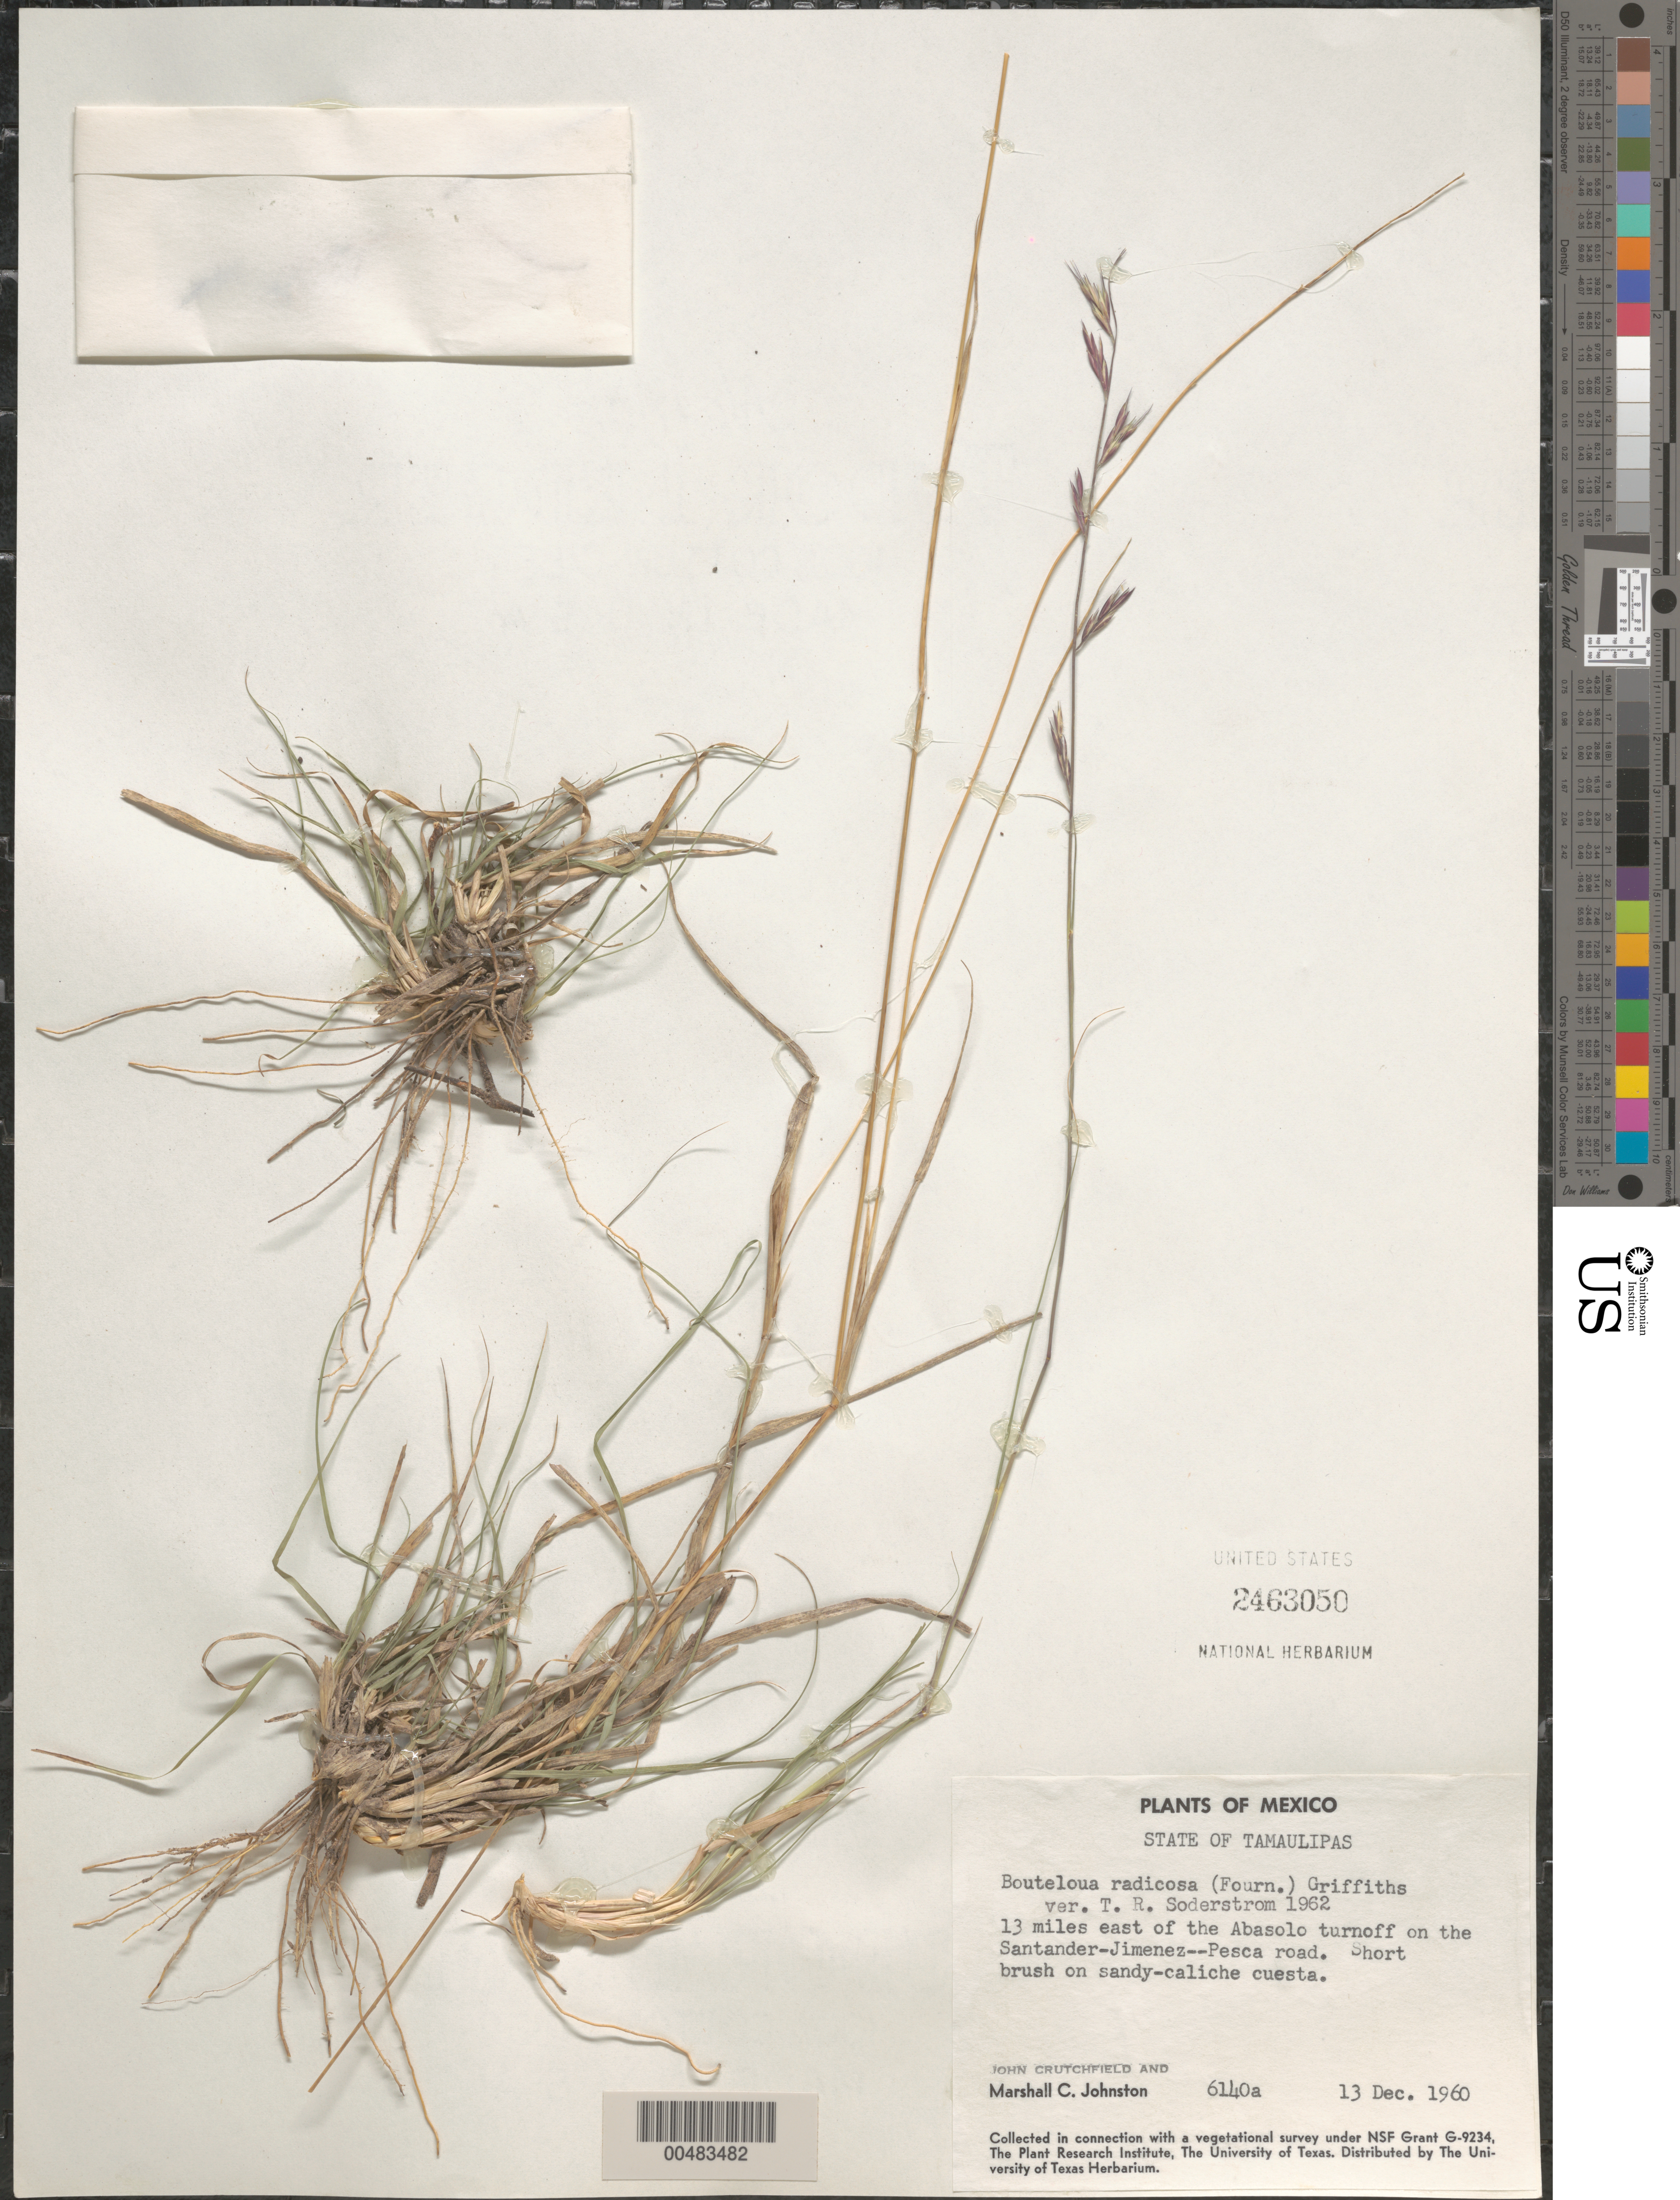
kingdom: Plantae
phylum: Tracheophyta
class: Liliopsida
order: Poales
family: Poaceae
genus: Bouteloua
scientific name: Bouteloua radicosa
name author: (E. Fourn.) Griffiths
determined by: Soderstrom, T. R.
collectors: J. Crutchfield & M. Johnston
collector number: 6140a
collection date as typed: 13 Dec 1960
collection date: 1960-12-13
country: Mexico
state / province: Tamaulipas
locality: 13 mi E of the Abasolo turnoff on the Santander-Jimenez-Pesca road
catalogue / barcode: US 2463050